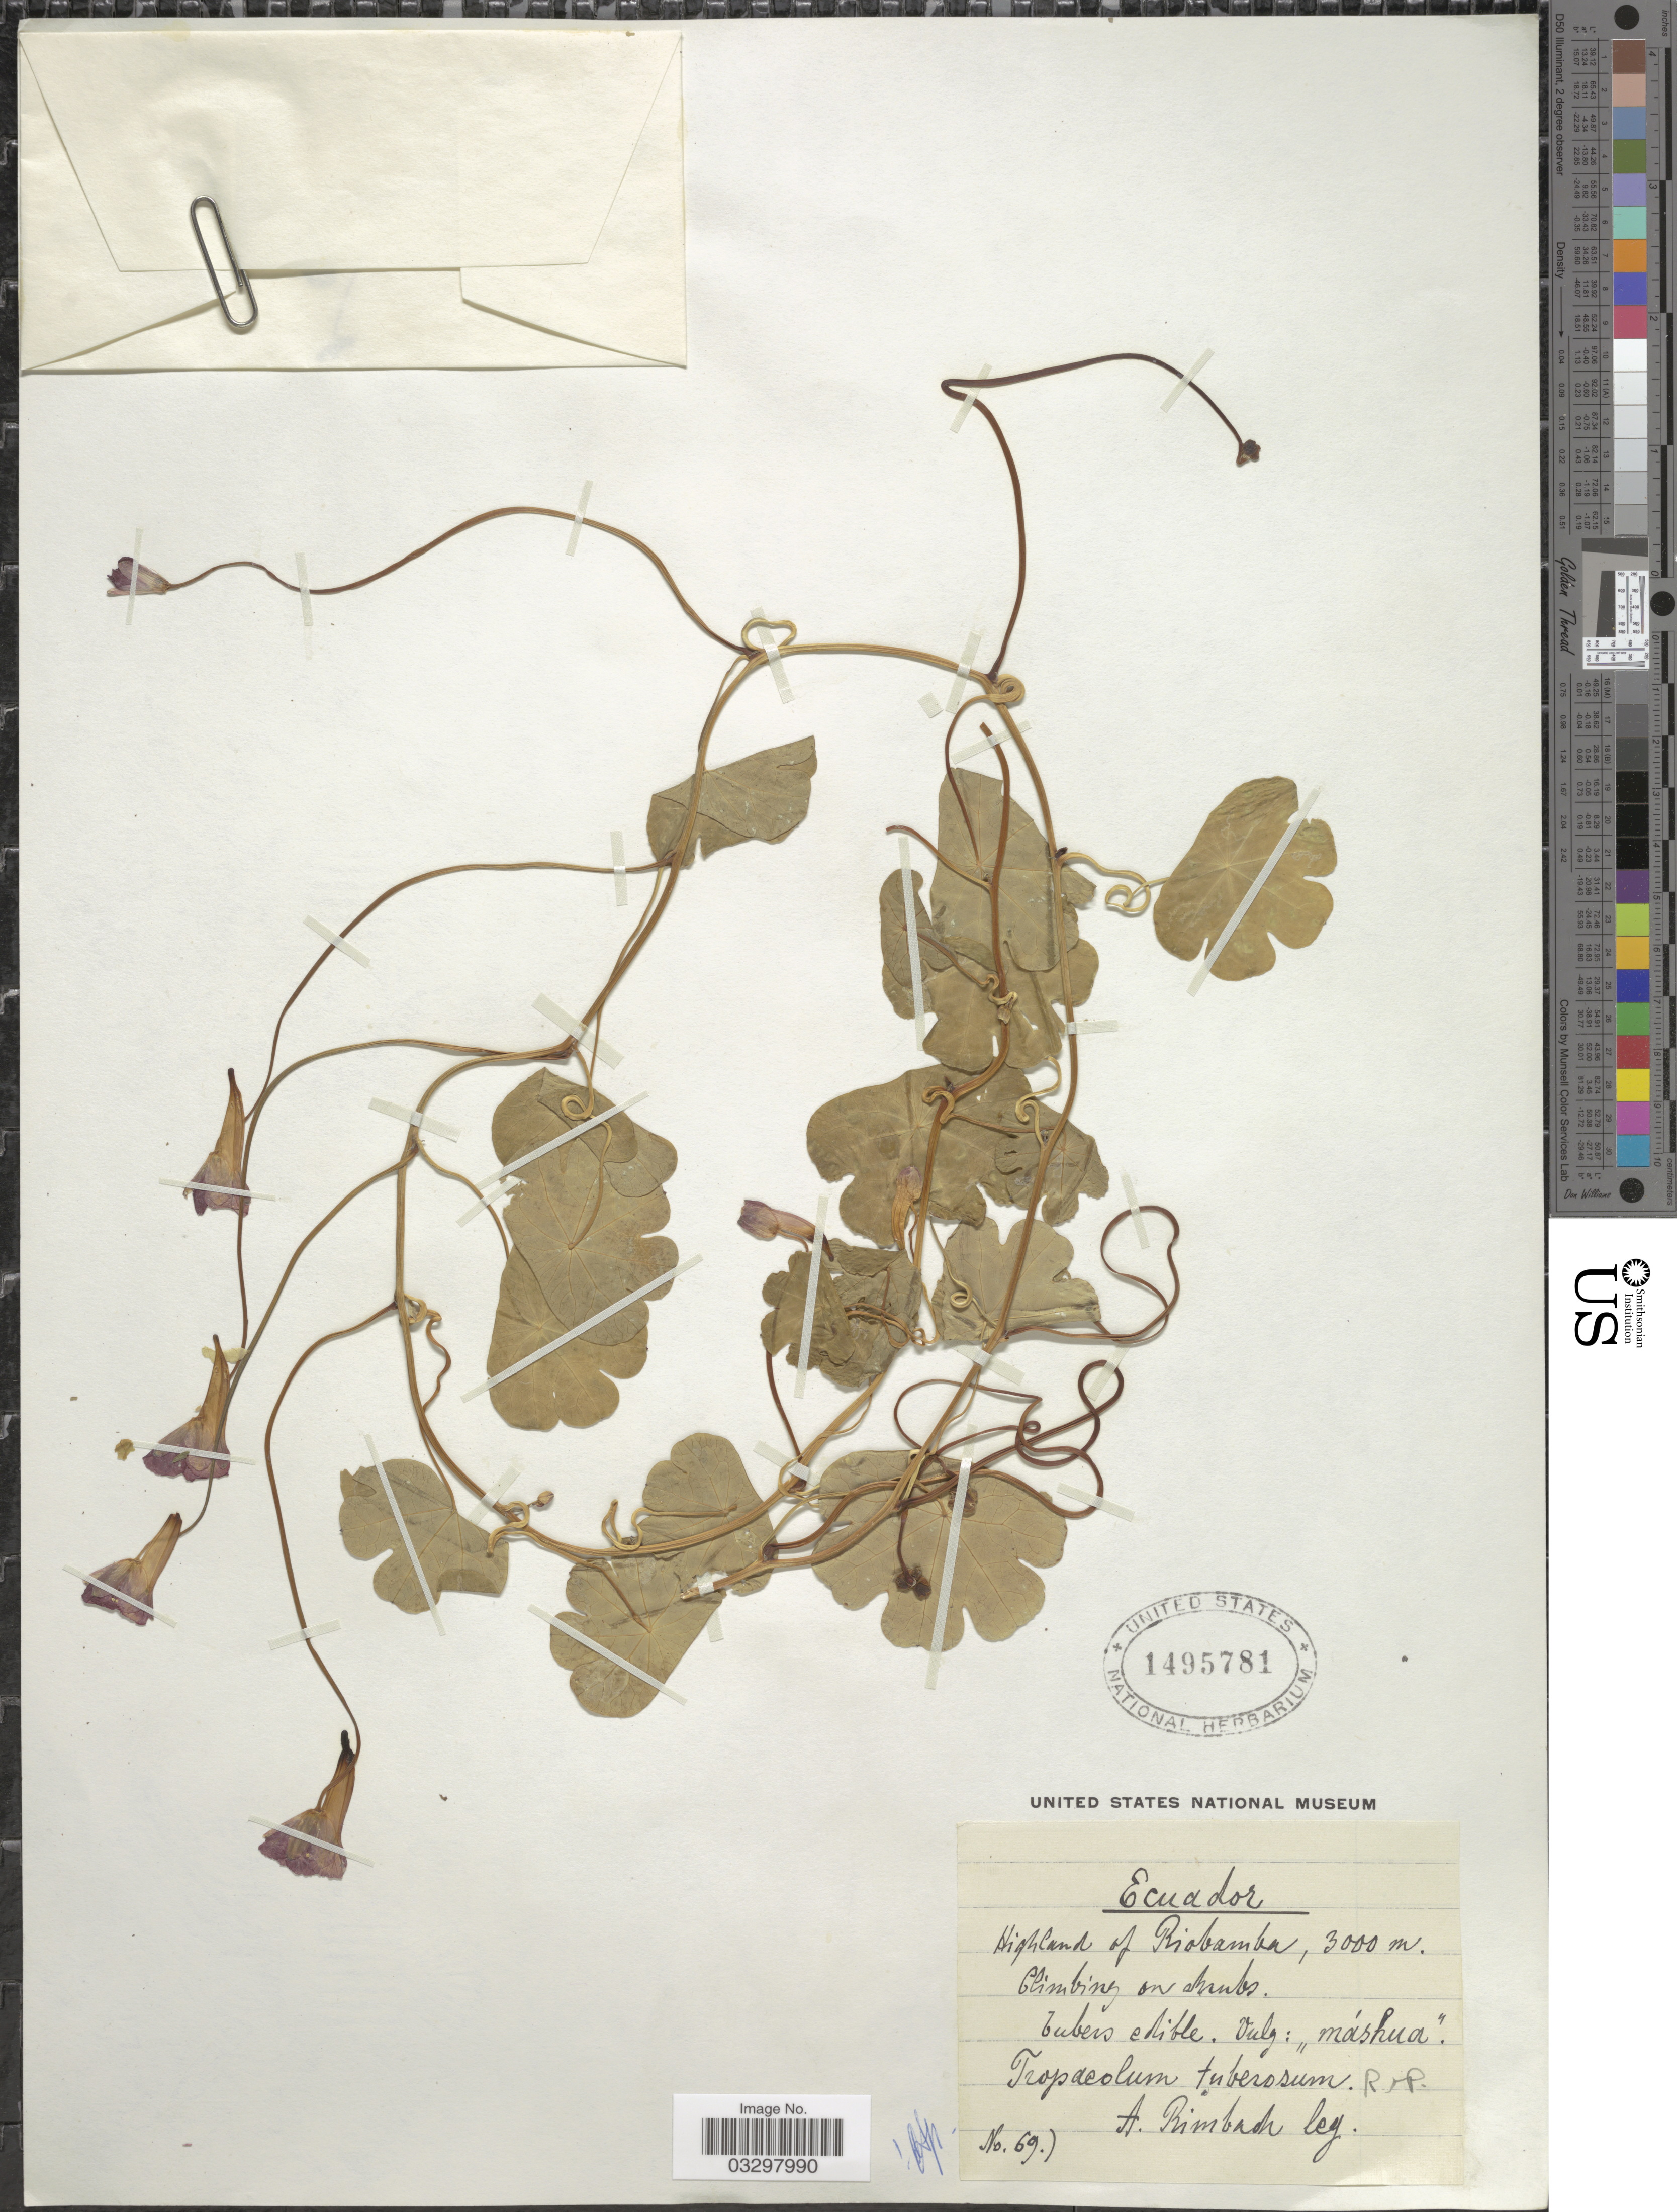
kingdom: Plantae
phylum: Tracheophyta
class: Magnoliopsida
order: Brassicales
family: Tropaeolaceae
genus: Tropaeolum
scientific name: Tropaeolum tuberosum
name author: Ruiz & Pav.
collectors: A. Rimbach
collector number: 69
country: Ecuador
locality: Highland of Riobamba.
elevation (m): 3000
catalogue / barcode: US 1495781